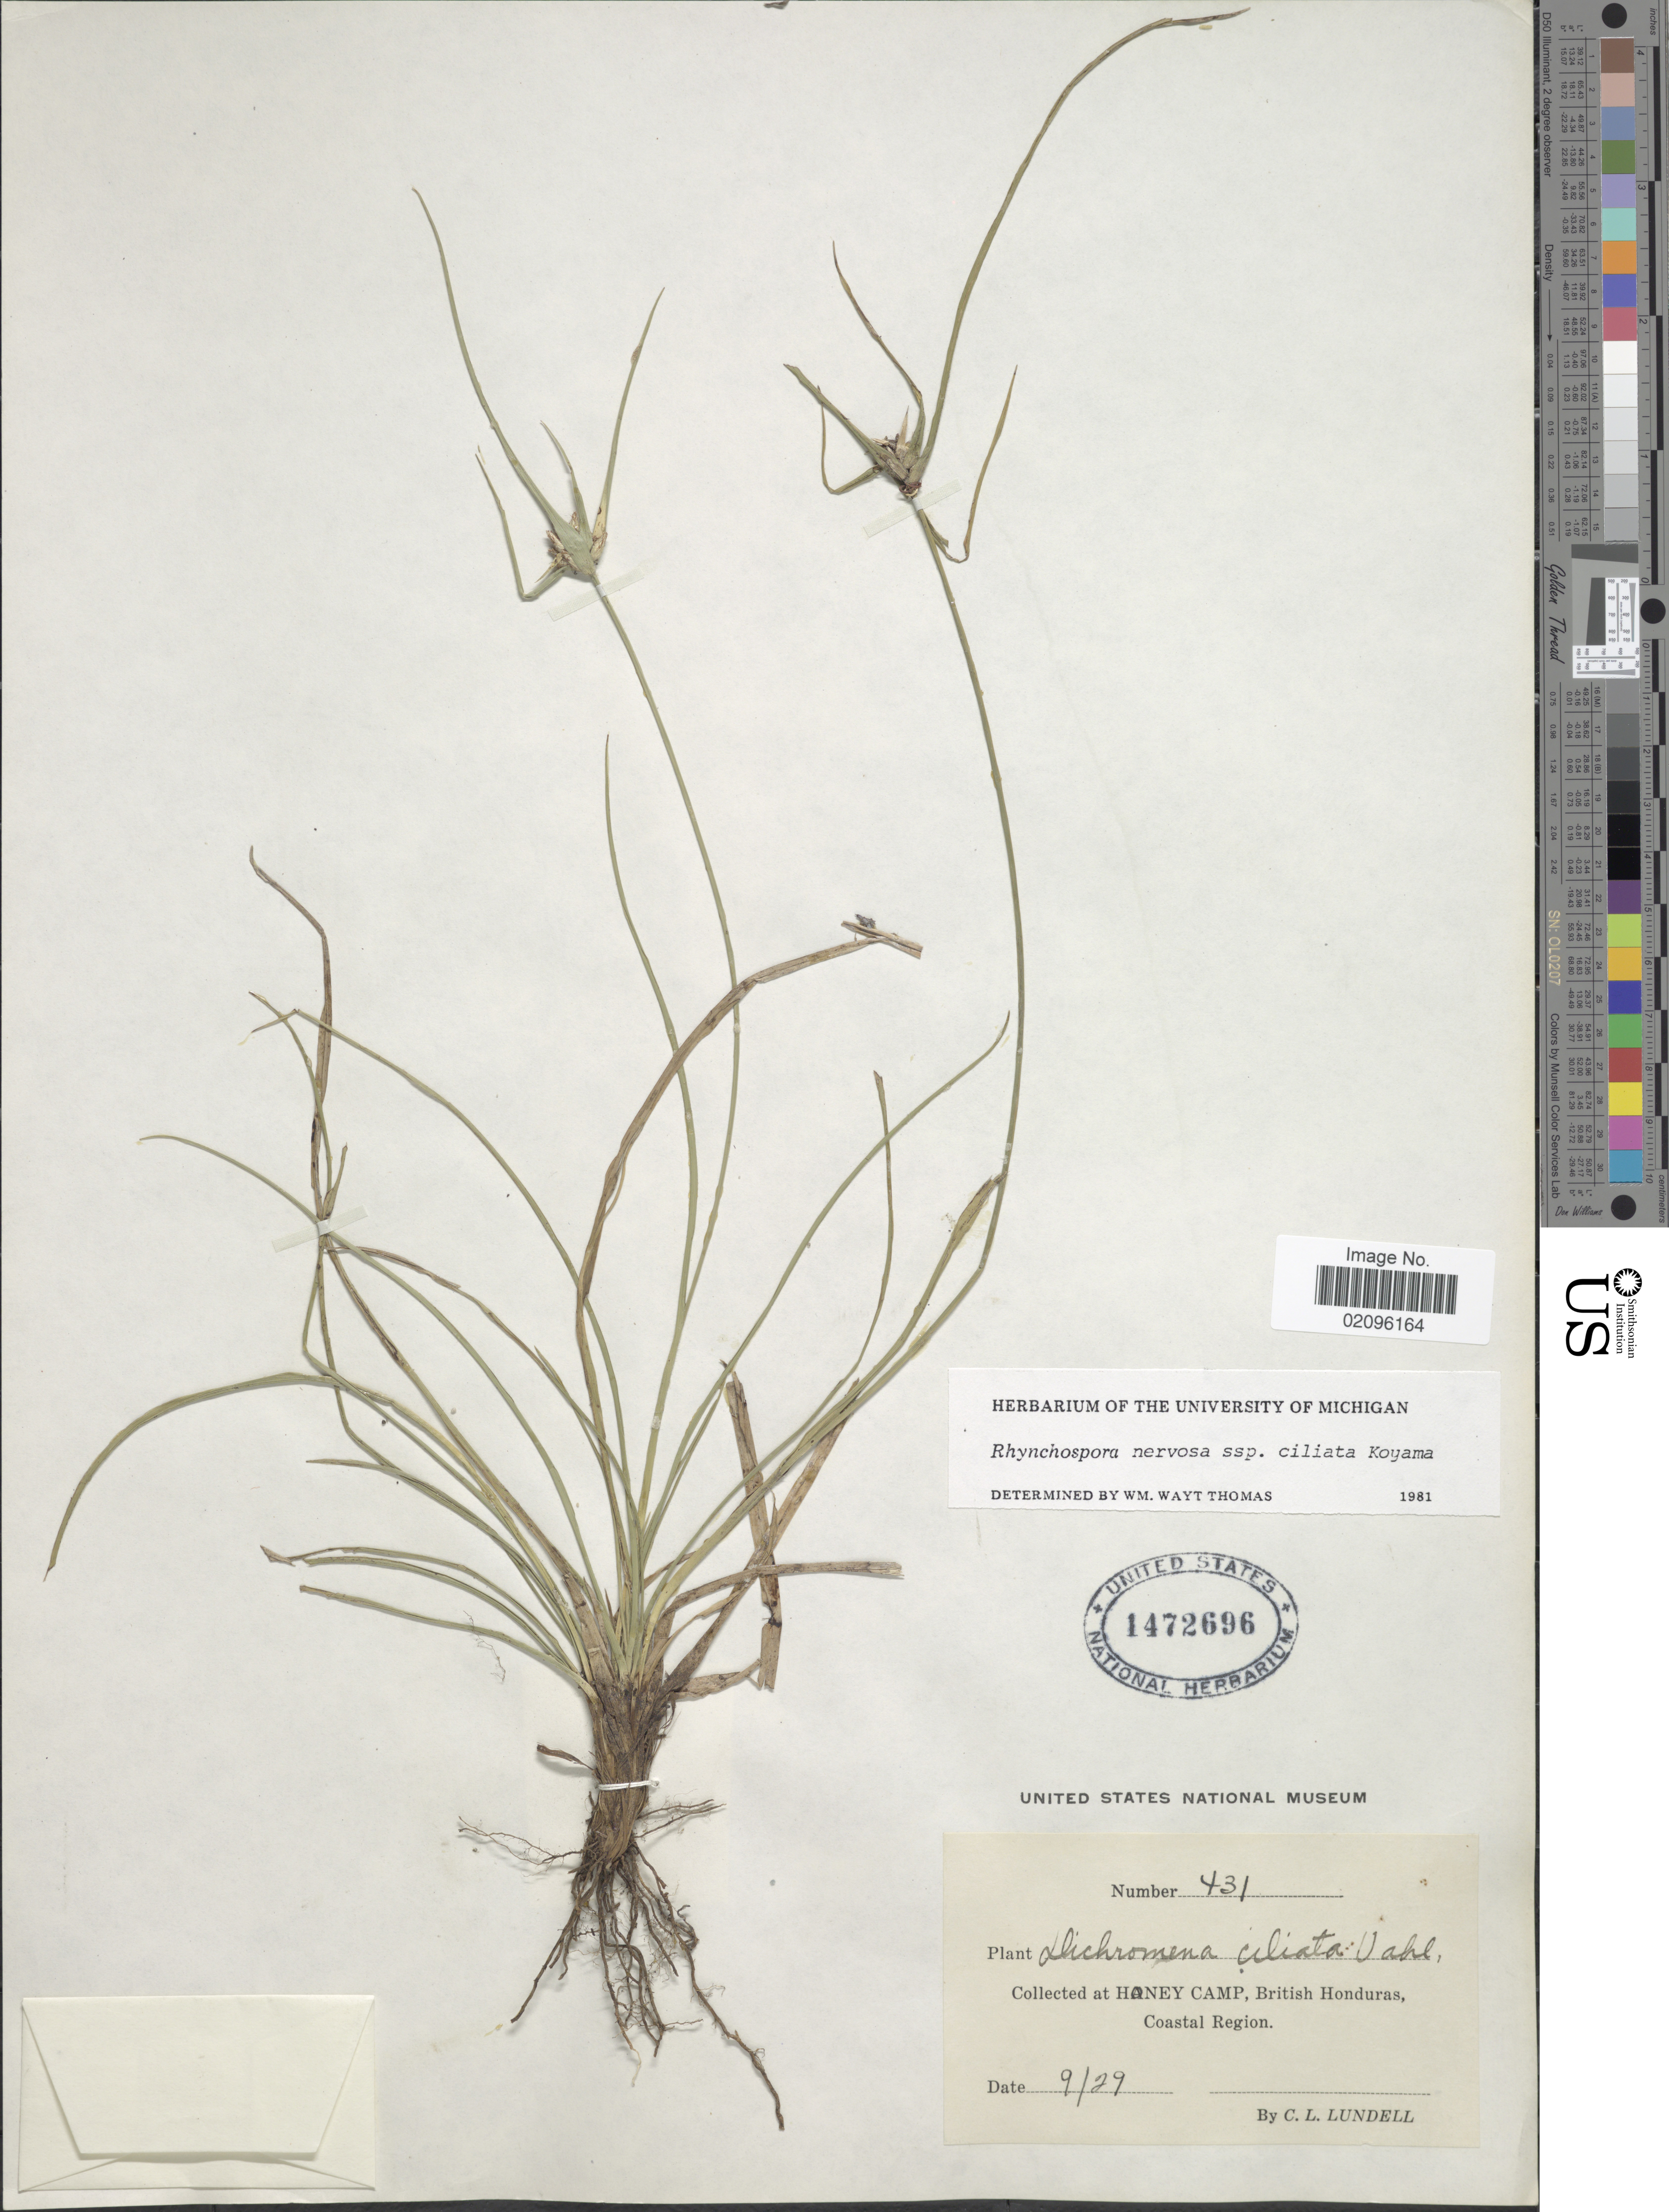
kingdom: Plantae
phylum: Tracheophyta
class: Liliopsida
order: Poales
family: Cyperaceae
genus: Rhynchospora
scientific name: Rhynchospora nervosa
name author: (Vahl) Boeckeler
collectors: C. L. Lundell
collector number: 431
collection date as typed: Transcribed d/m/y: /9/29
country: Belize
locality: British Honduras, at Honey Camp, Coastal Region.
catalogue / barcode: US 1472696